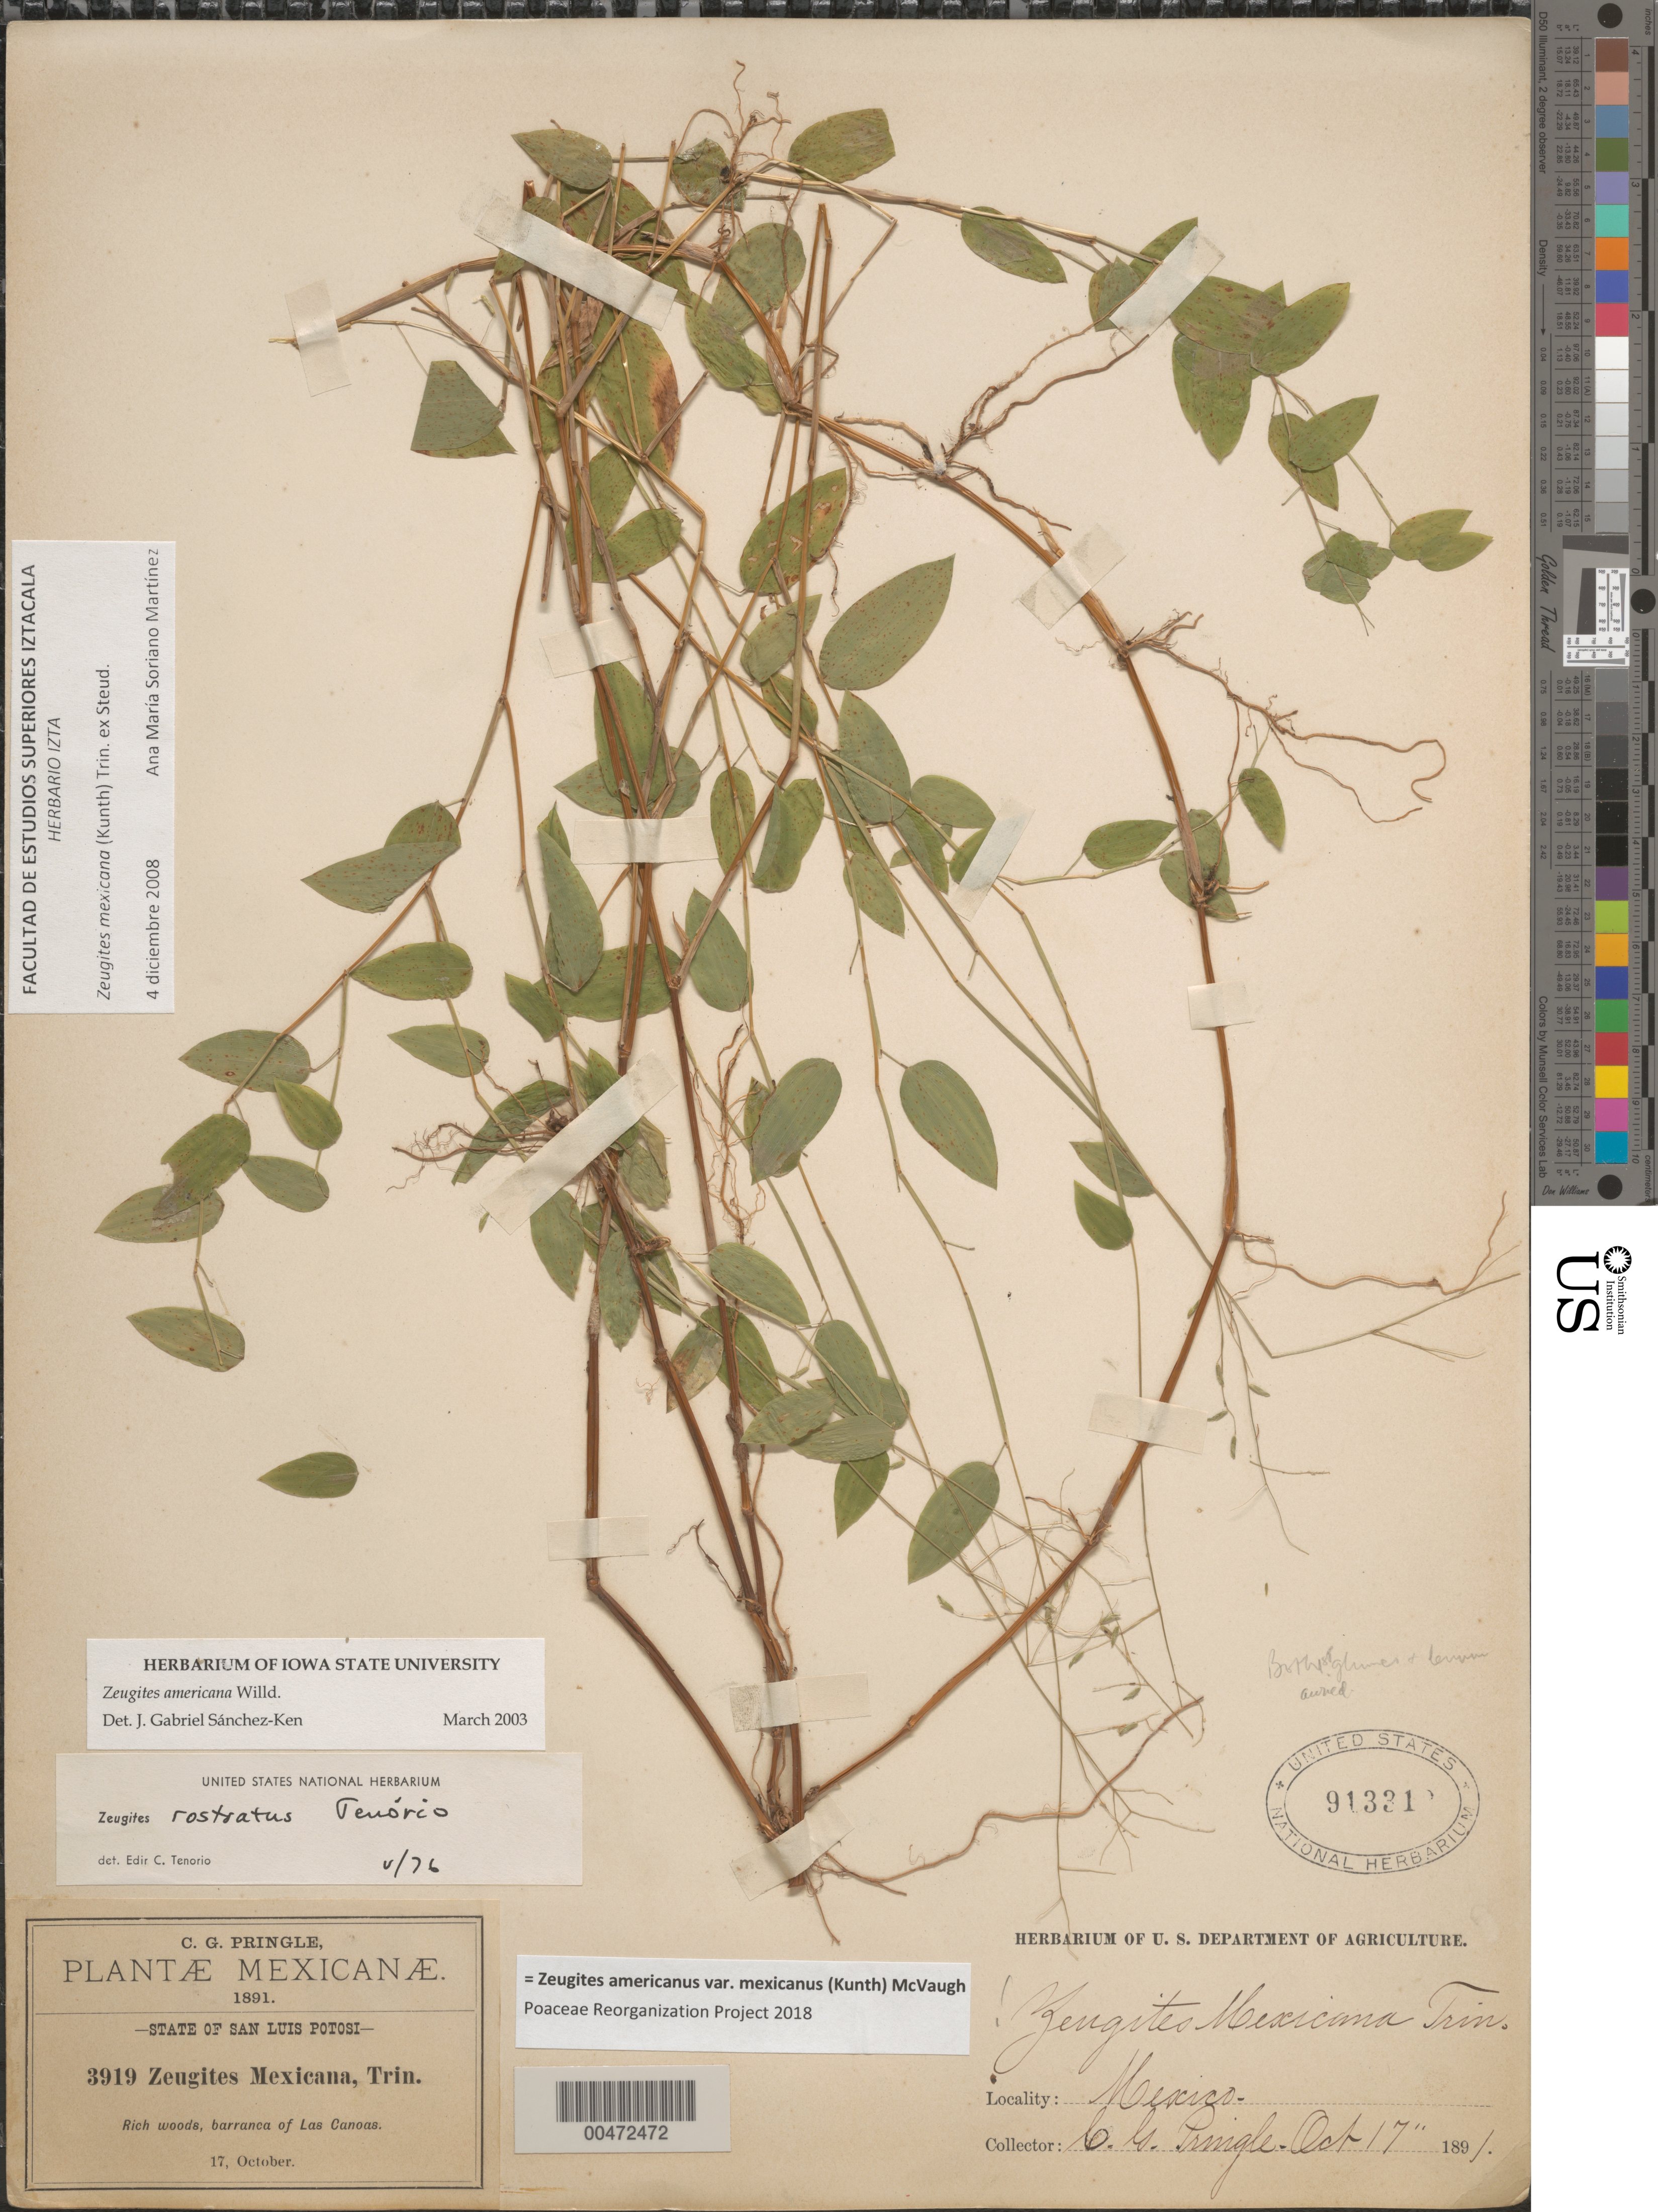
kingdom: Plantae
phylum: Tracheophyta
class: Liliopsida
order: Poales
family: Poaceae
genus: Zeugites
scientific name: Zeugites americanus var. mexicanus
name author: (Kunth) McVaugh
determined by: Poaceae Reorganization Project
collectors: C. G. Pringle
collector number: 3919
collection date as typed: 17 Oct 1891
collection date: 1891-10-17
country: Mexico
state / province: San Luis Potosi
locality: Barranca of Las Canoas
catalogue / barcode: US 91331